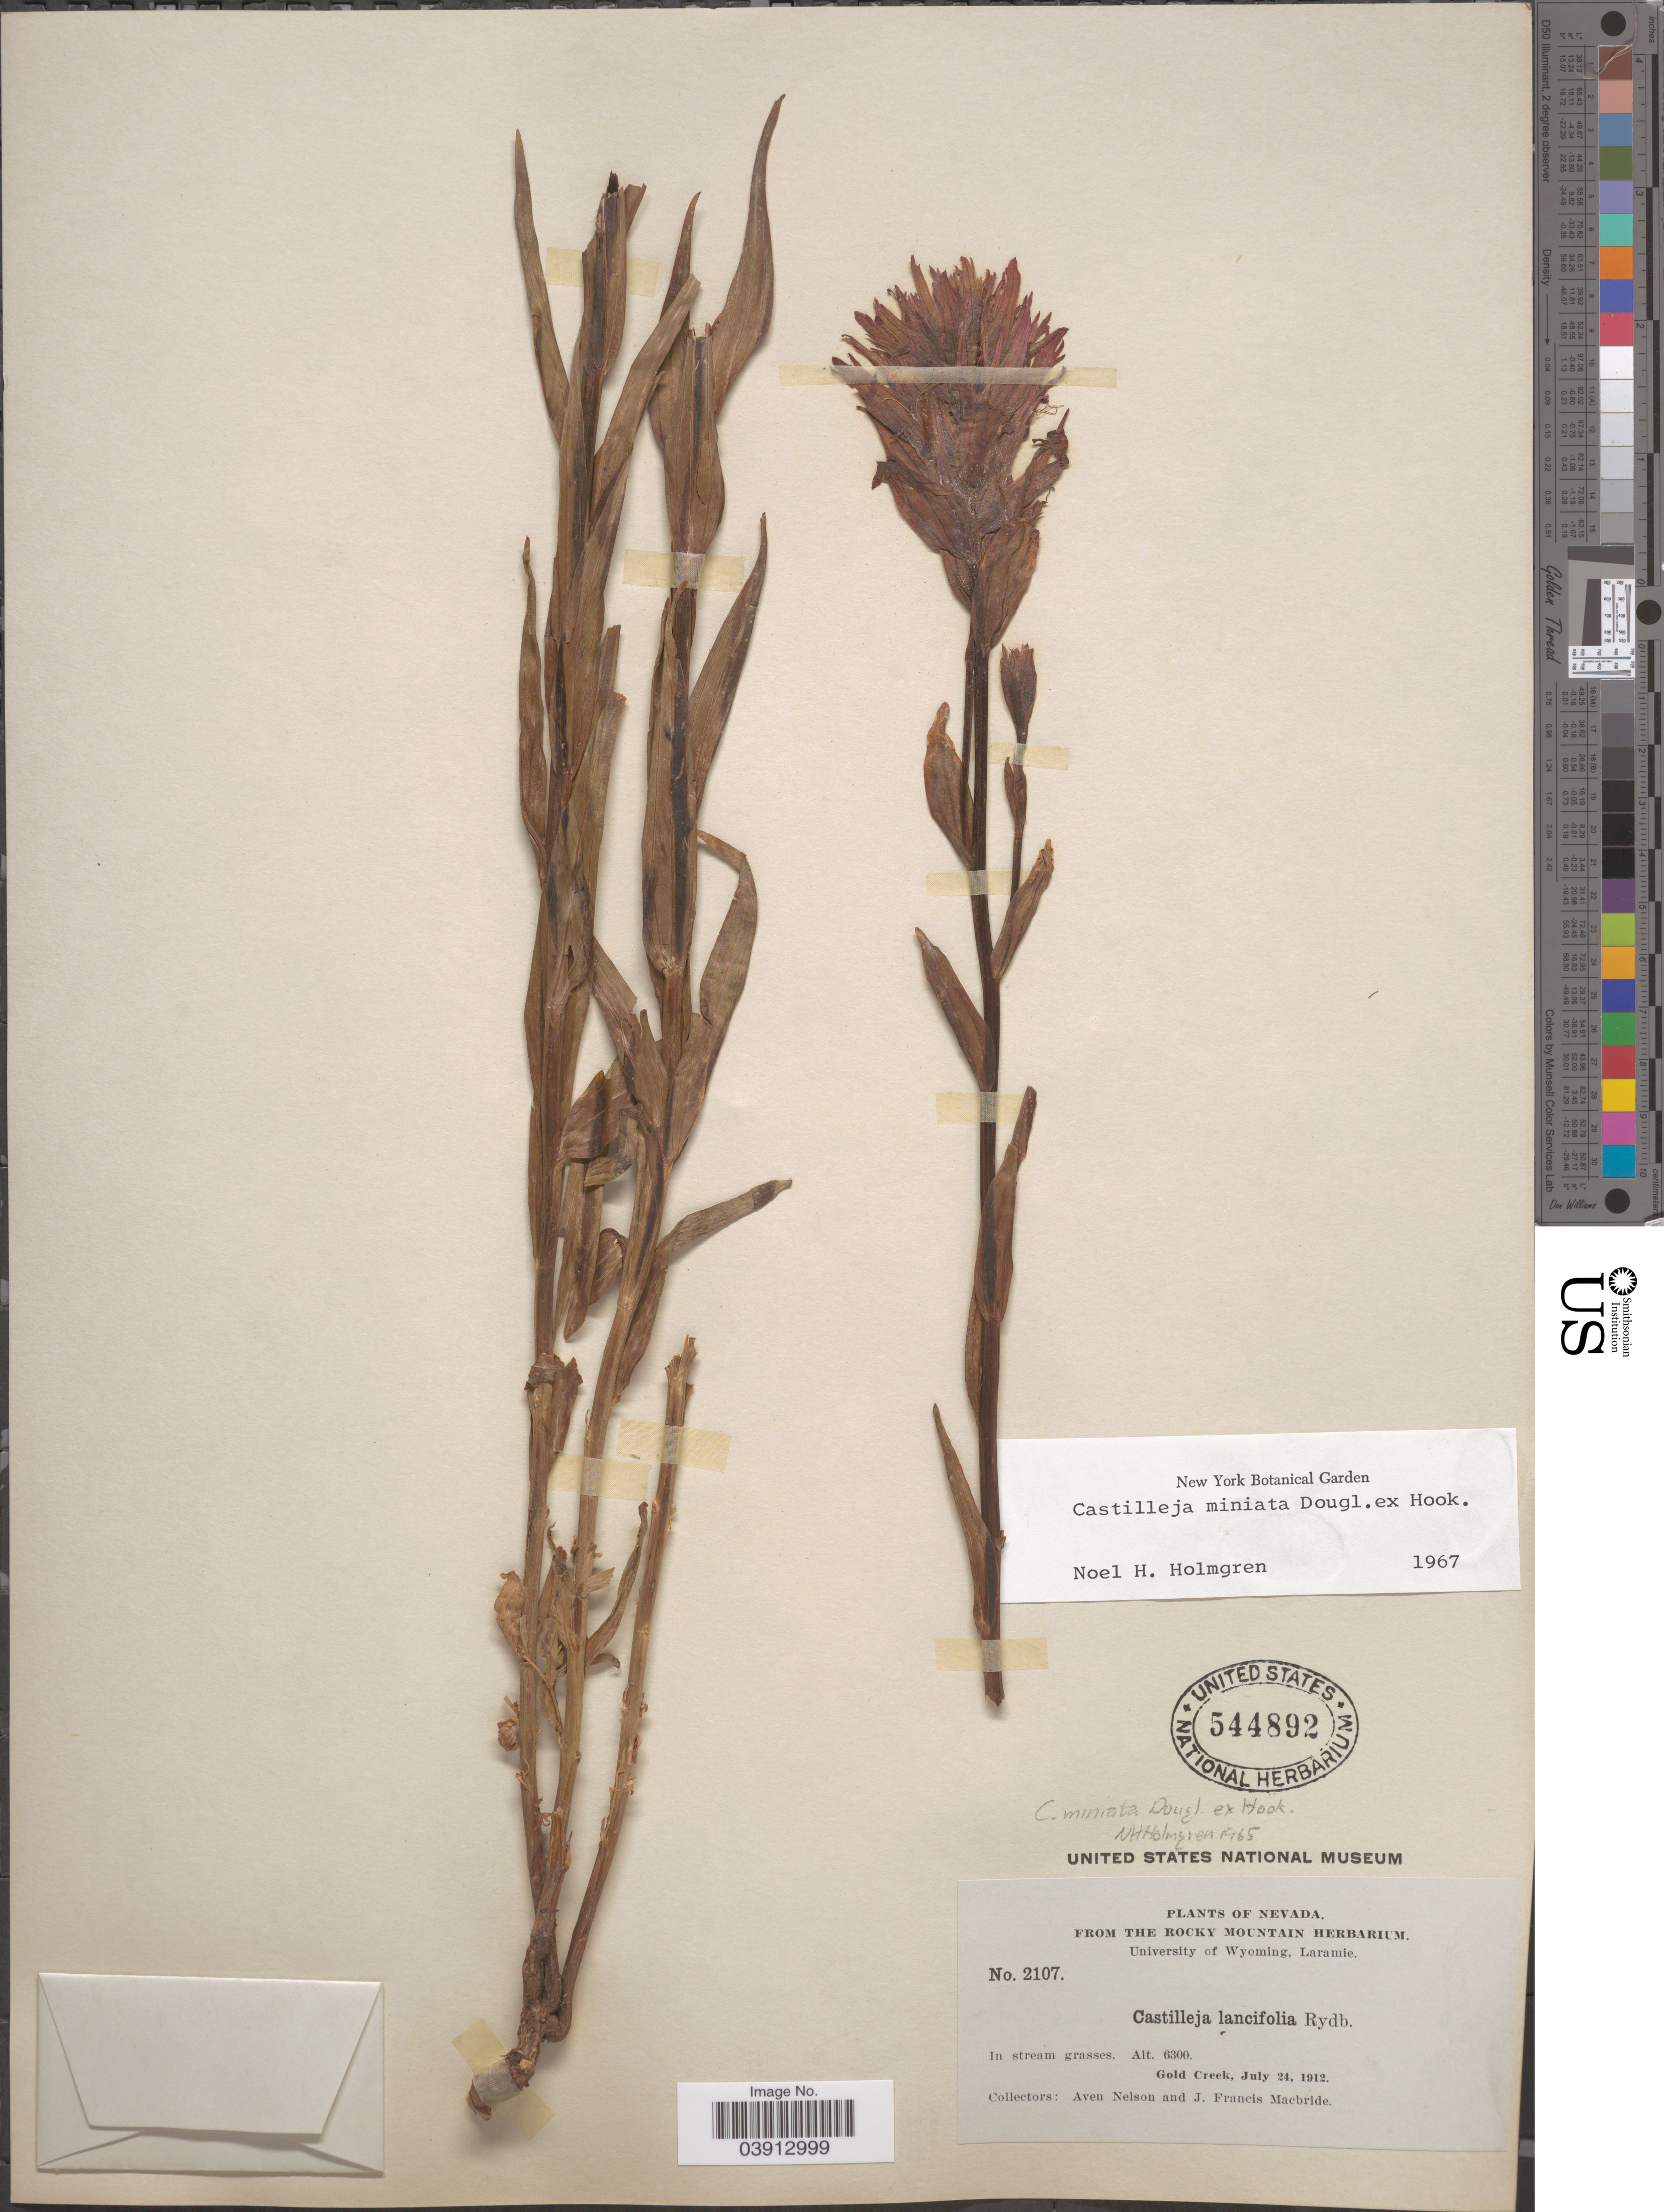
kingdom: Plantae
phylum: Tracheophyta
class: Magnoliopsida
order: Lamiales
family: Orobanchaceae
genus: Castilleja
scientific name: Castilleja miniata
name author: Douglas ex Hook.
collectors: A. Nelson & J. F. Macbride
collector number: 2107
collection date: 1912-07-24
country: United States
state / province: Nevada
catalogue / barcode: US 544892